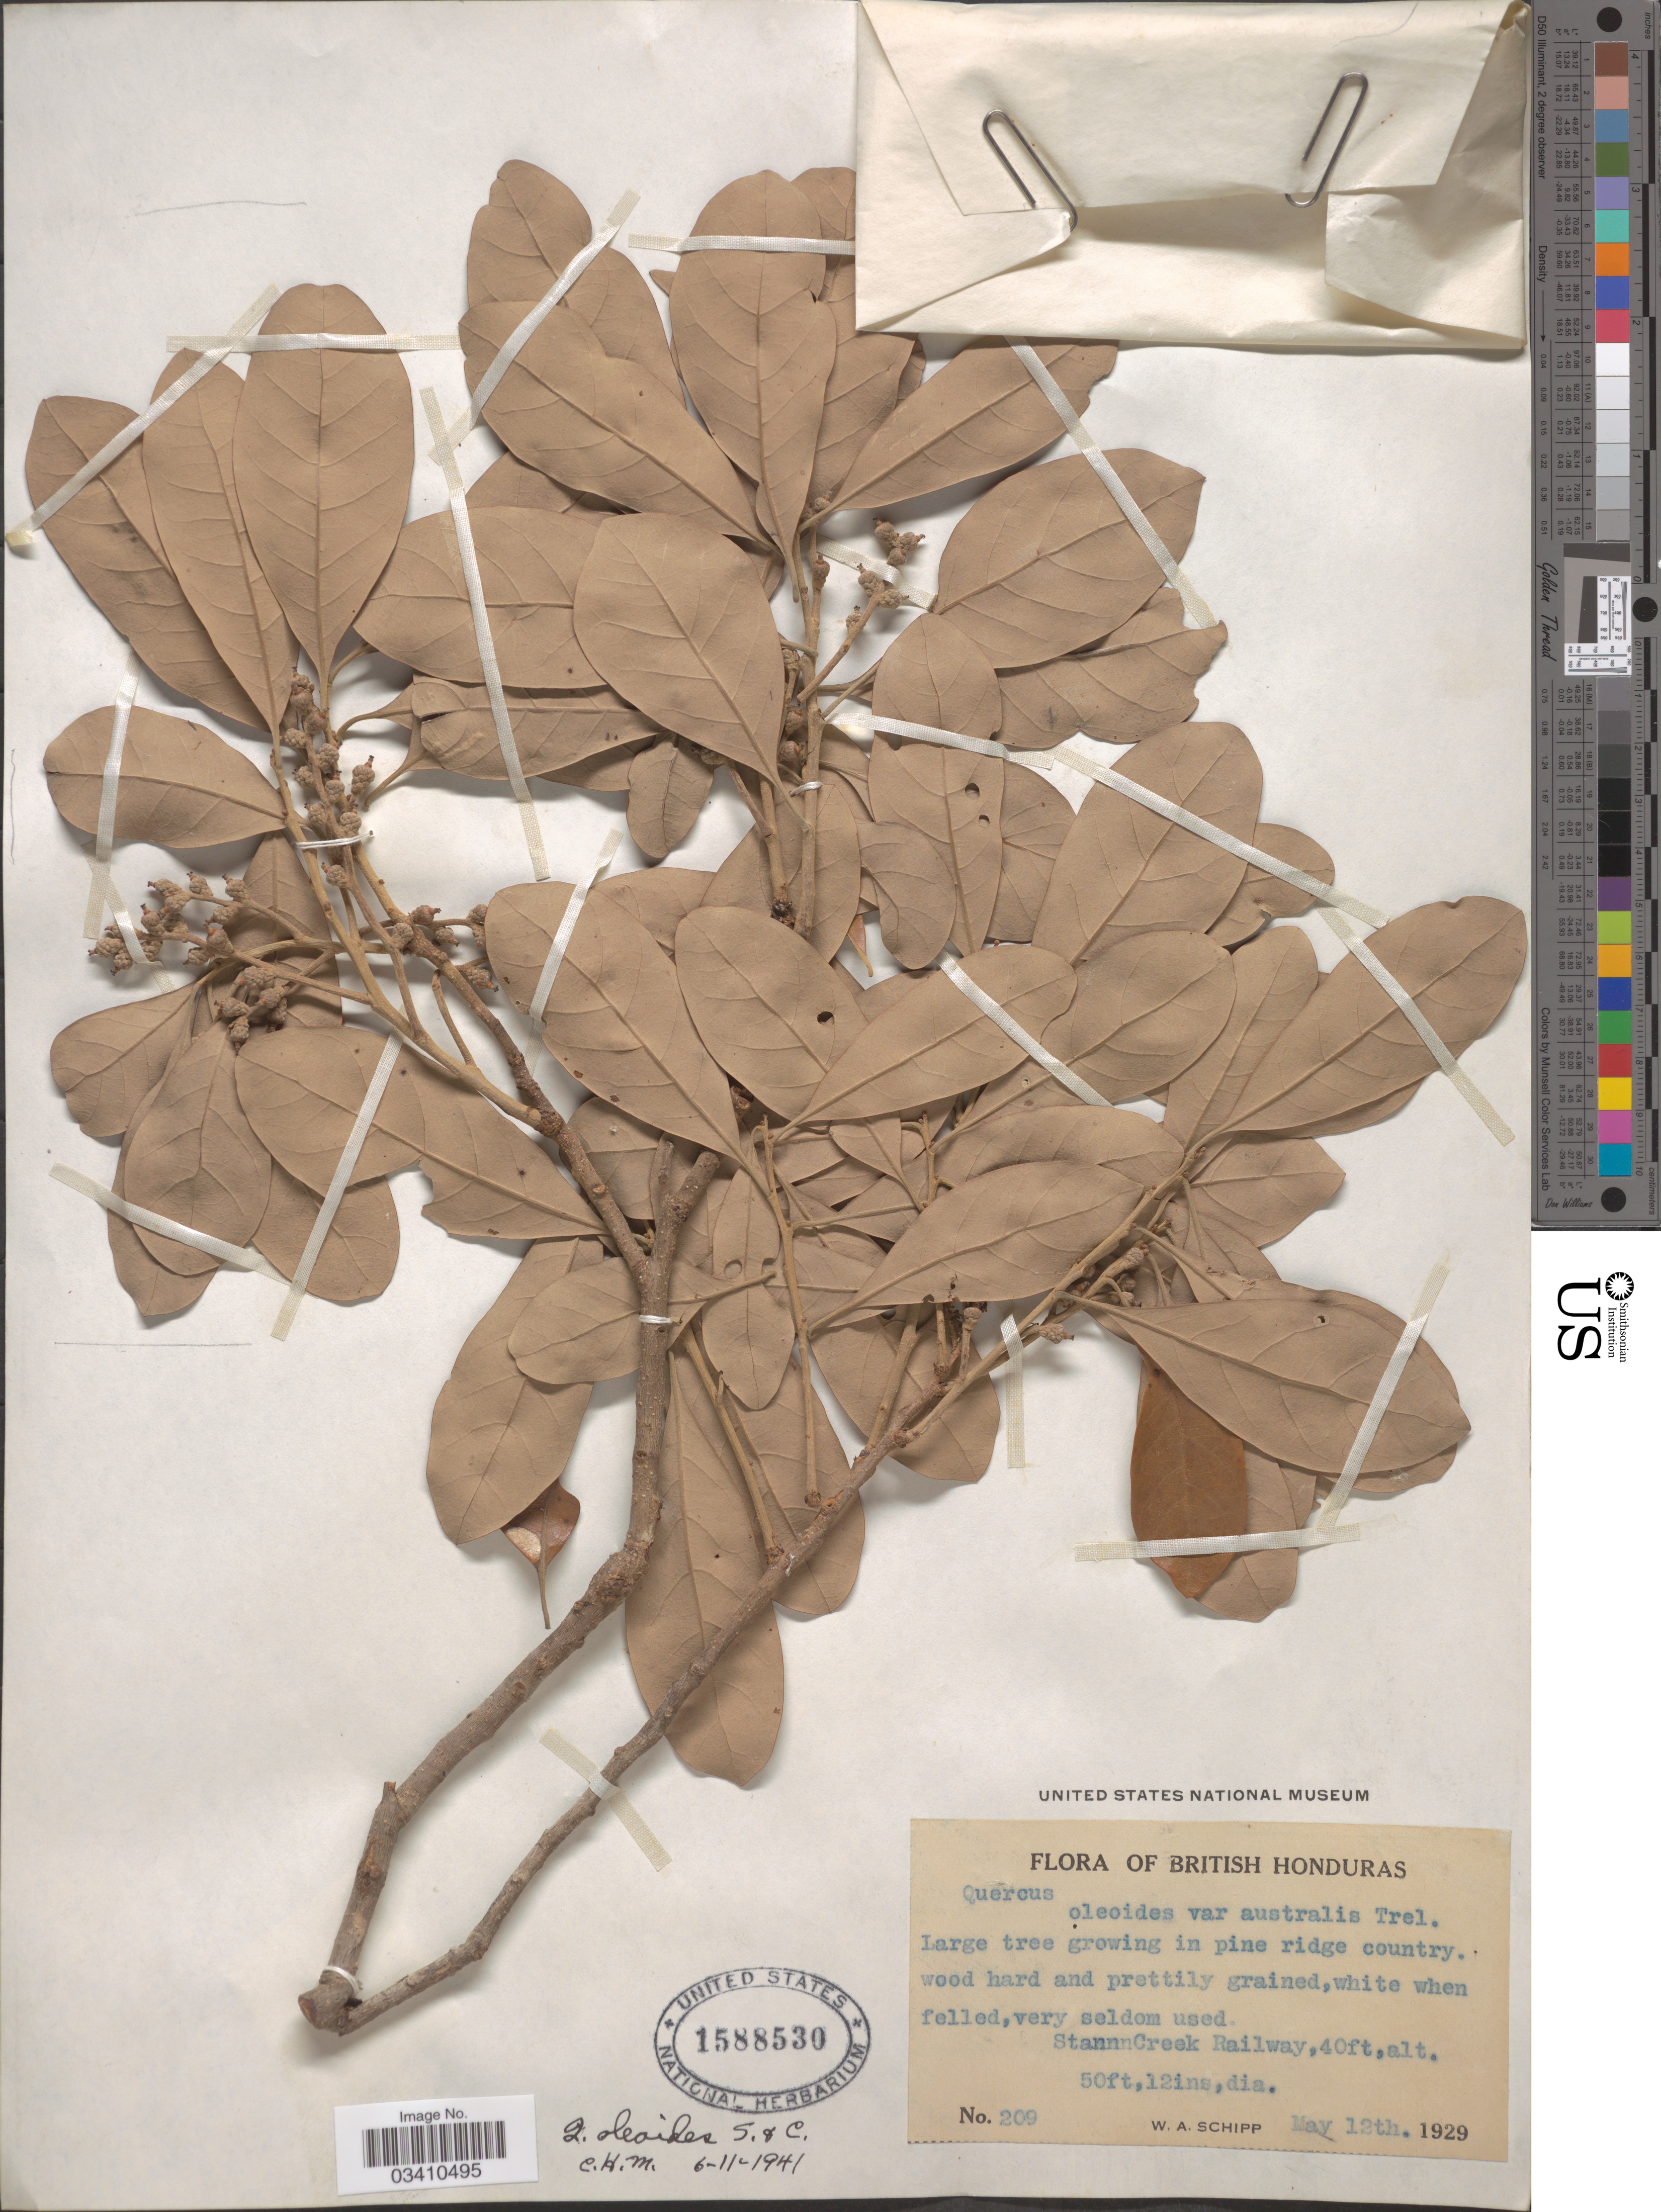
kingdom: Plantae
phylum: Tracheophyta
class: Magnoliopsida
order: Fagales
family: Fagaceae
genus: Quercus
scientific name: Quercus oleoides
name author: Schltdl. & Cham.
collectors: W. Schipp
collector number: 209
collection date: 1929-05-12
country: Belize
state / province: Stann Creek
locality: British Honduras. Stann Creek Railway.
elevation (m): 12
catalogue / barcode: US 1588530